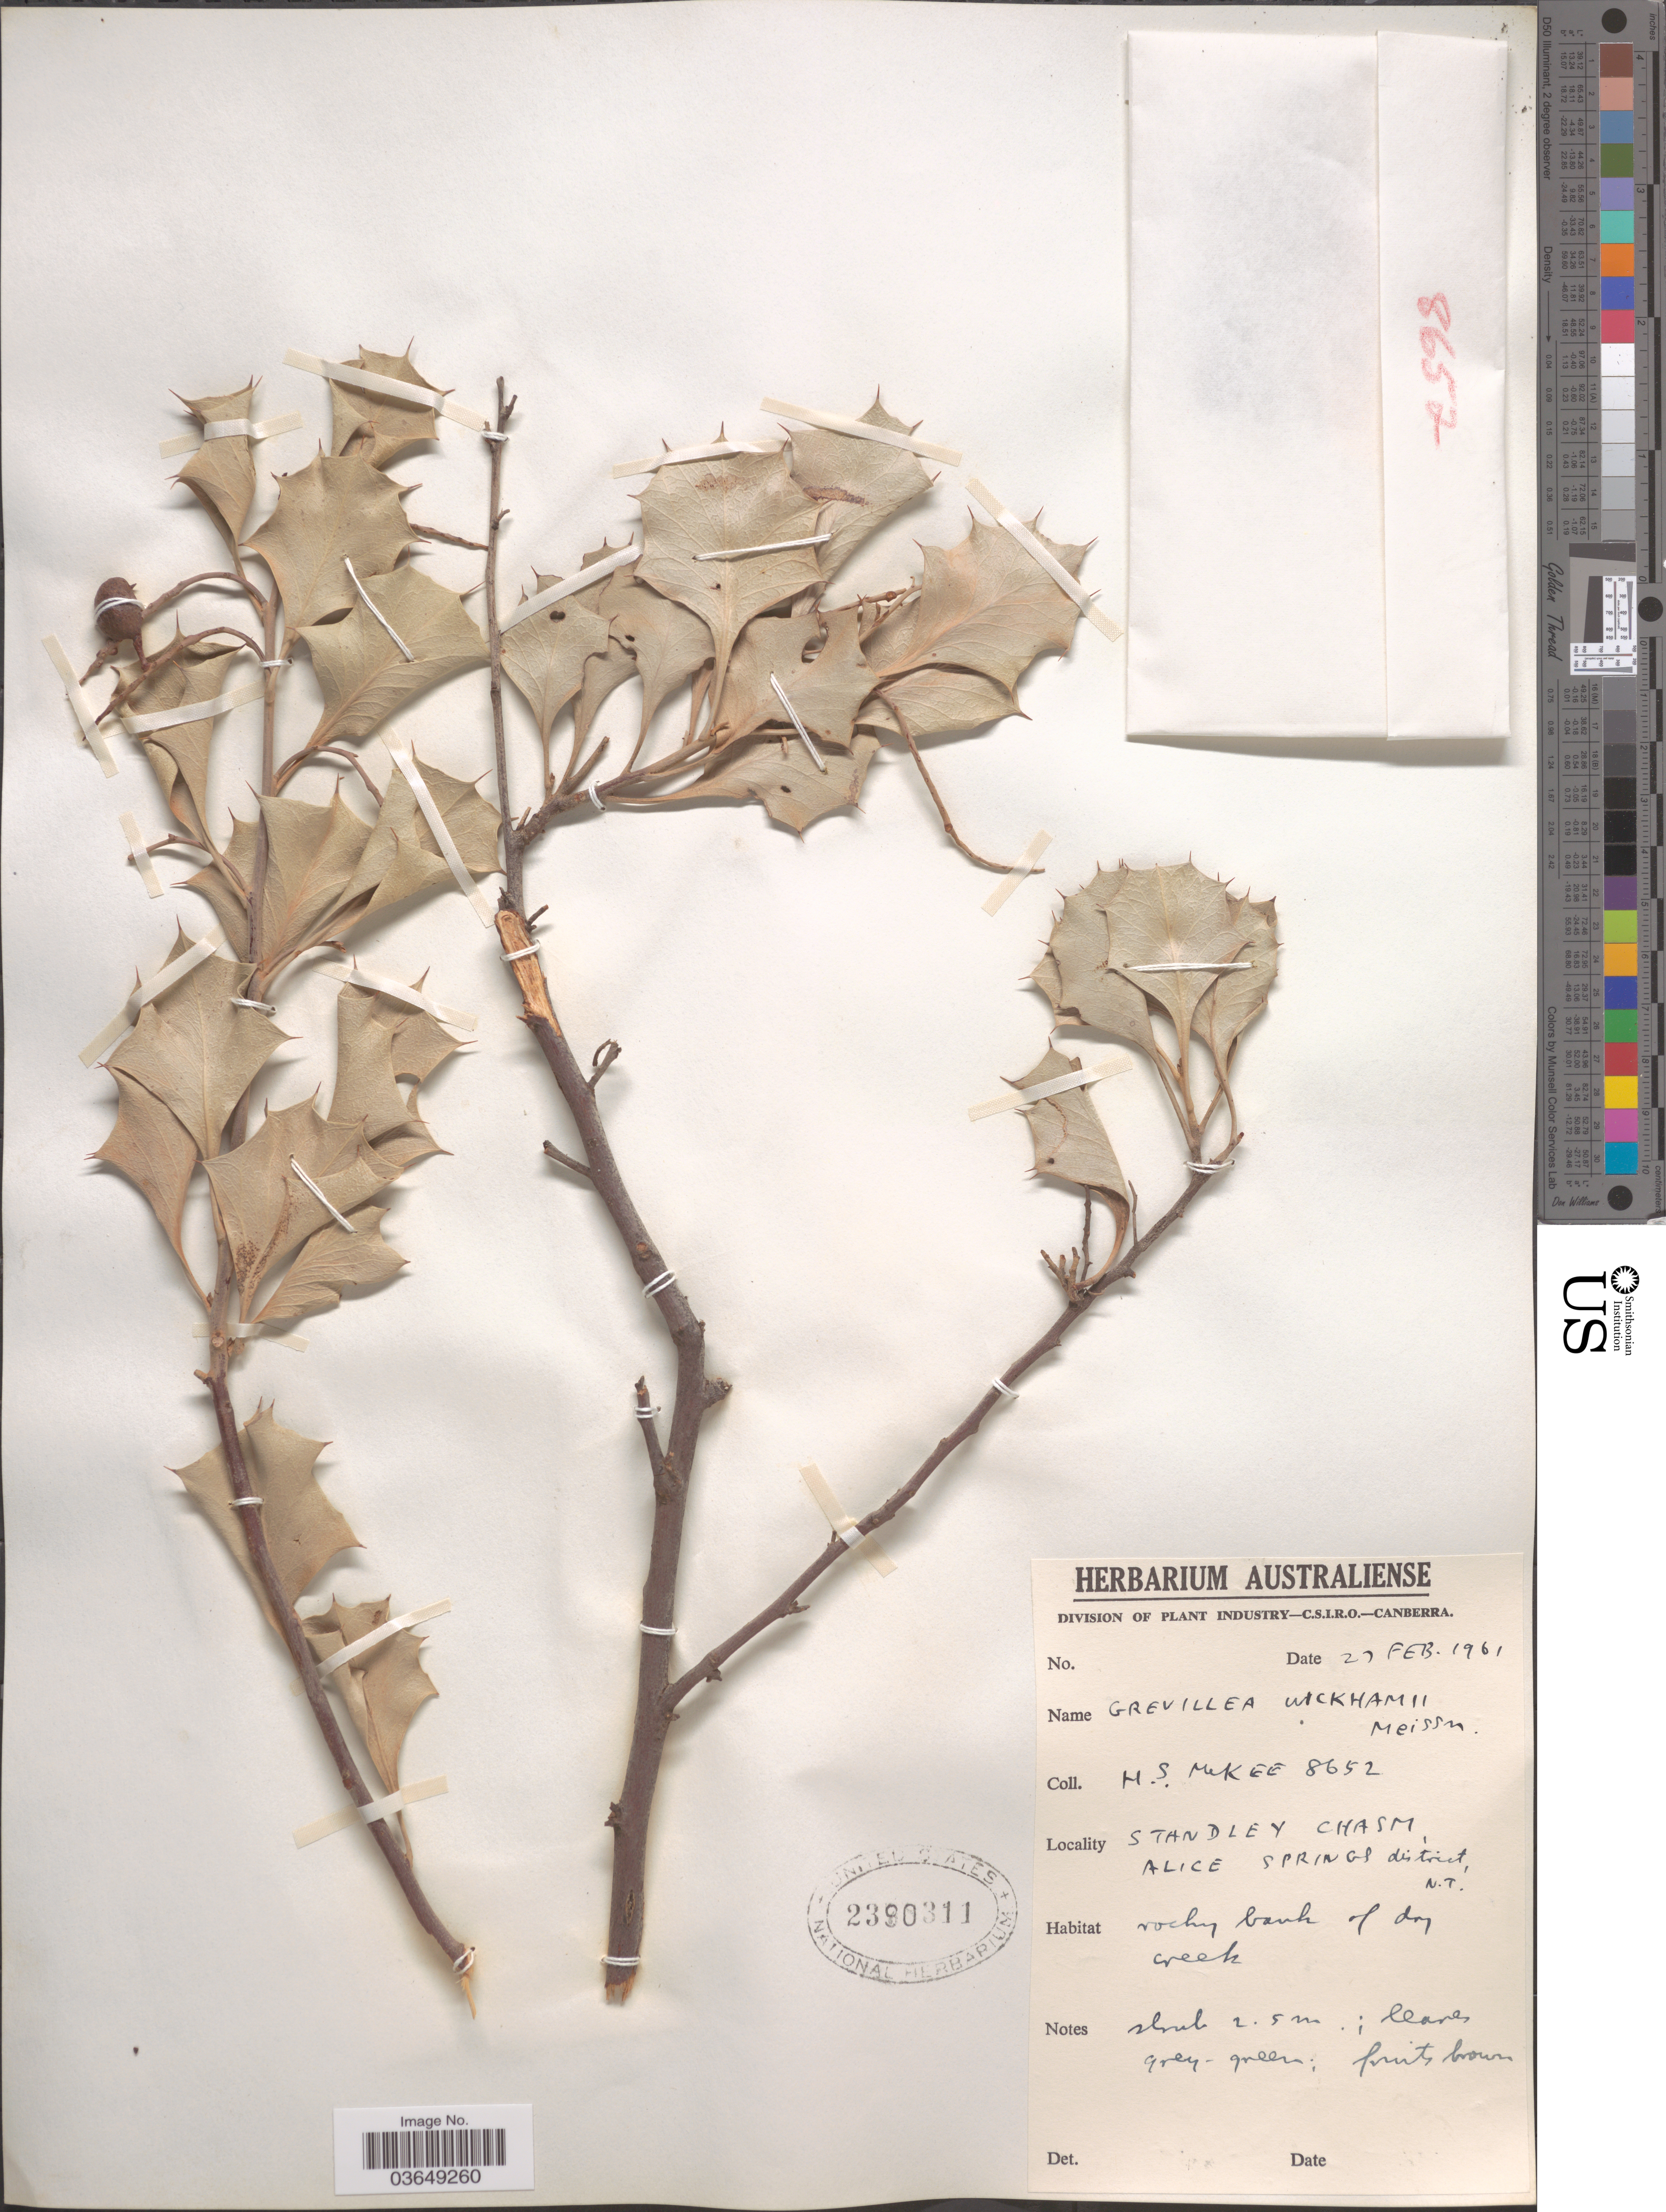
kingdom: Plantae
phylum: Tracheophyta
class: Magnoliopsida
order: Proteales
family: Proteaceae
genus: Grevillea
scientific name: Grevillea wickhamii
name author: Meisn.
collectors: H. S. McKee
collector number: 8652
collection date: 1961-02-27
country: Australia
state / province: Northern Territory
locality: Standley Chasm Alice Springs district.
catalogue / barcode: US 2390311